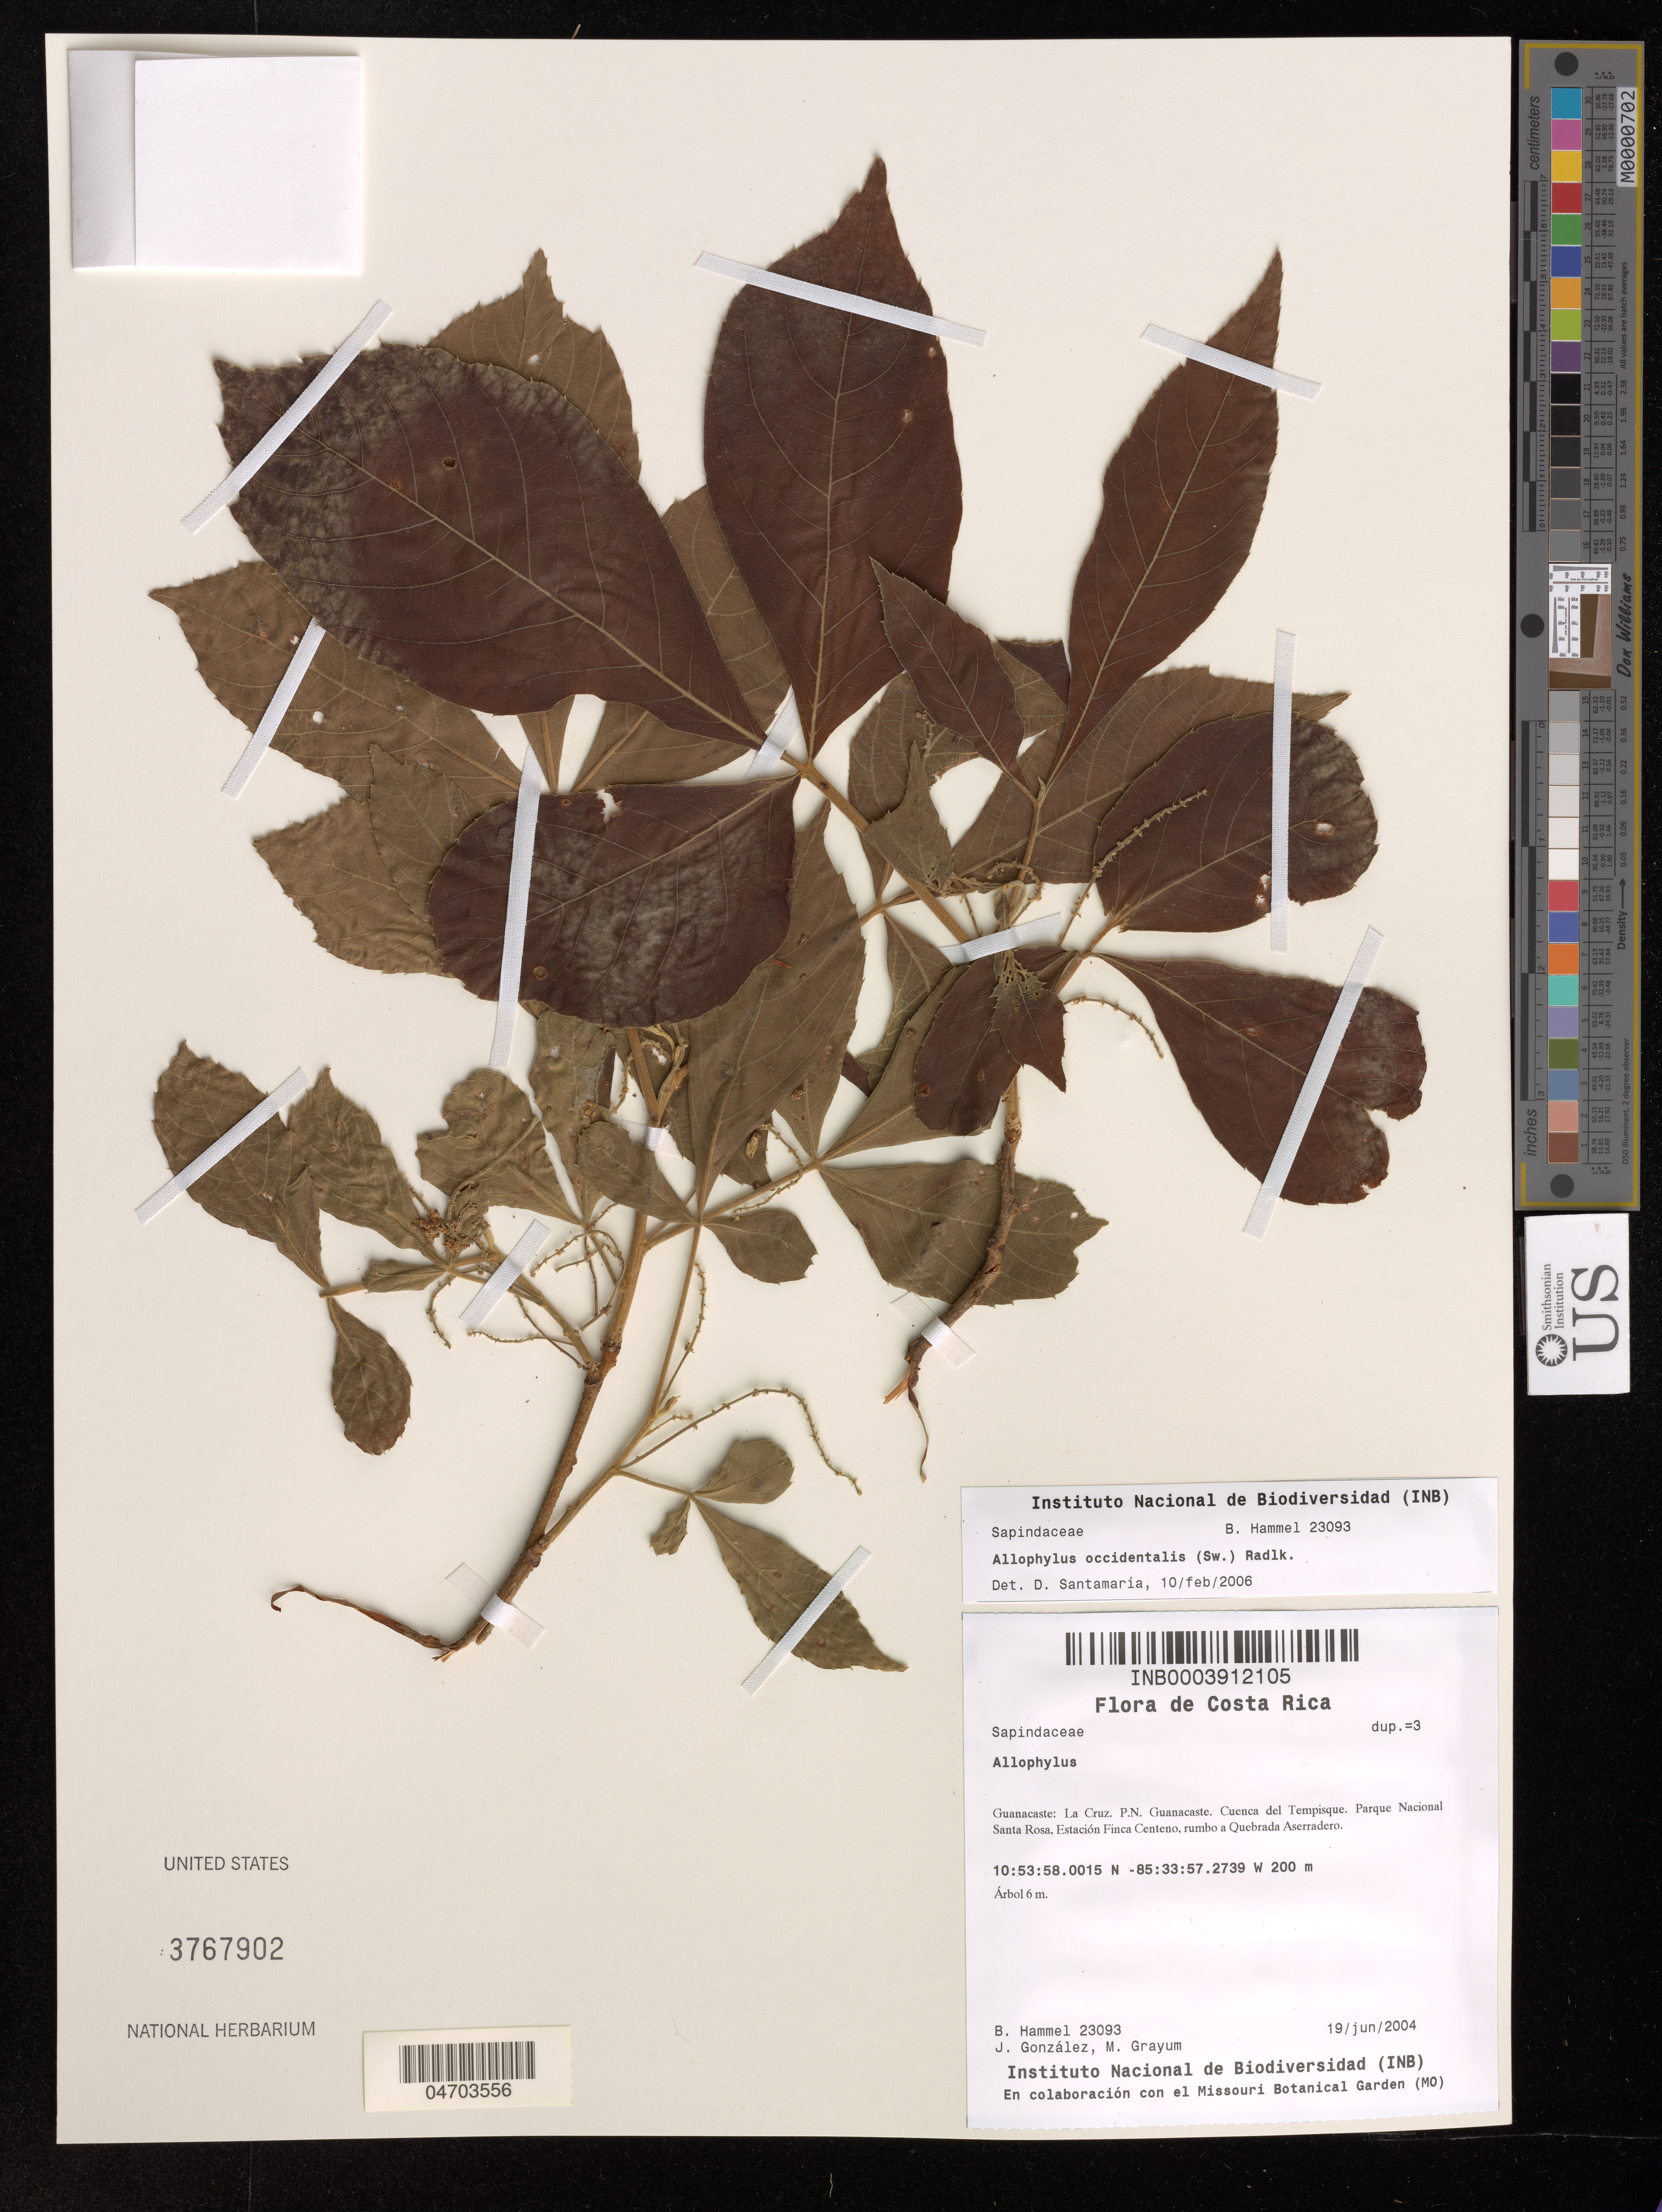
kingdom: Plantae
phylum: Tracheophyta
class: Magnoliopsida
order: Sapindales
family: Sapindaceae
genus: Allophylus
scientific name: Allophylus racemosus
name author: Sw.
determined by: Acevedo-Rodriguez, P., (US), Smithsonian Institution - National Museum of Natural History (UNITED STATES)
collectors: B. Hammel, J. González & M. H. Grayum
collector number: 23093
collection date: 2004-06-19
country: Costa Rica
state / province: Guanacaste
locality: La Cruz. P.N. Guanacaste. Cuenca del Tempisque. Parque Nacional Santa Rosa.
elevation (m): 200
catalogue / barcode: US 3767902